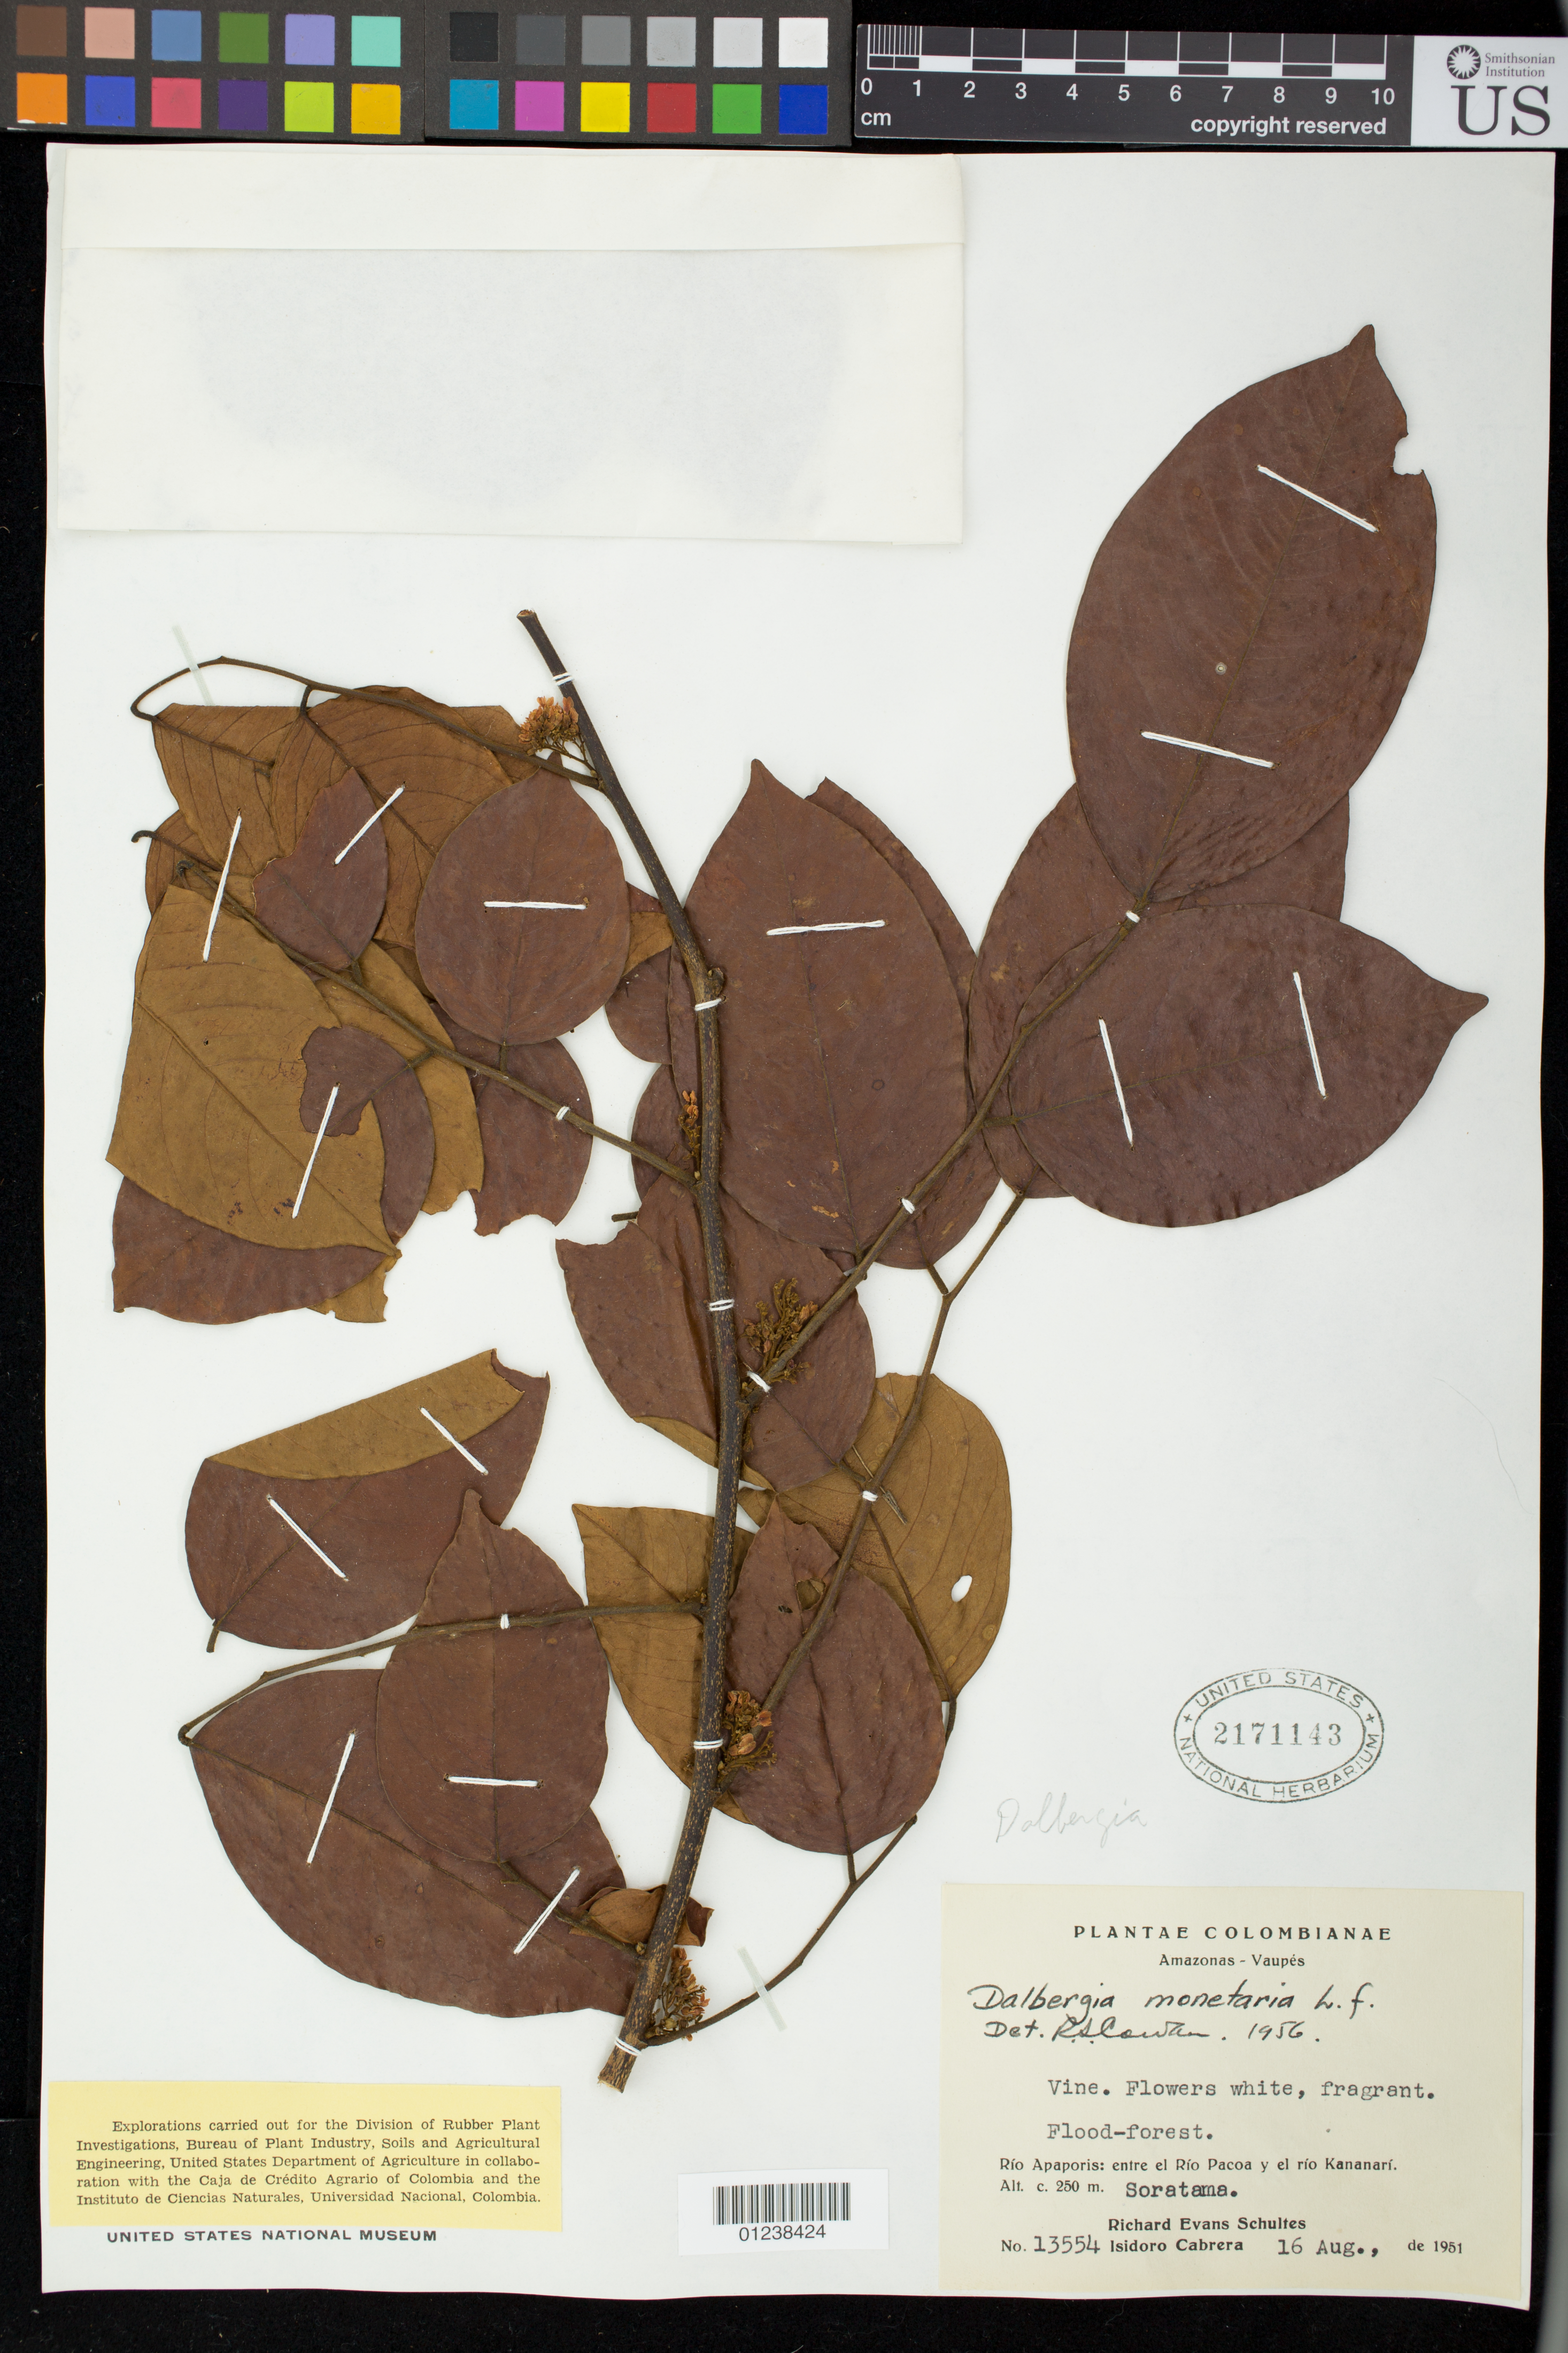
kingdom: Plantae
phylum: Tracheophyta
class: Magnoliopsida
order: Fabales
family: Fabaceae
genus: Dalbergia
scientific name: Dalbergia monetaria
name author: L. f.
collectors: R. E. Schultes & I. Cabrera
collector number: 13554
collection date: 1951-08-16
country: Colombia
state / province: Vaupes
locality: Rio Apaporis: entre el Rio Pacoa y el rio Kananari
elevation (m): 250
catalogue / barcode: US 2171143